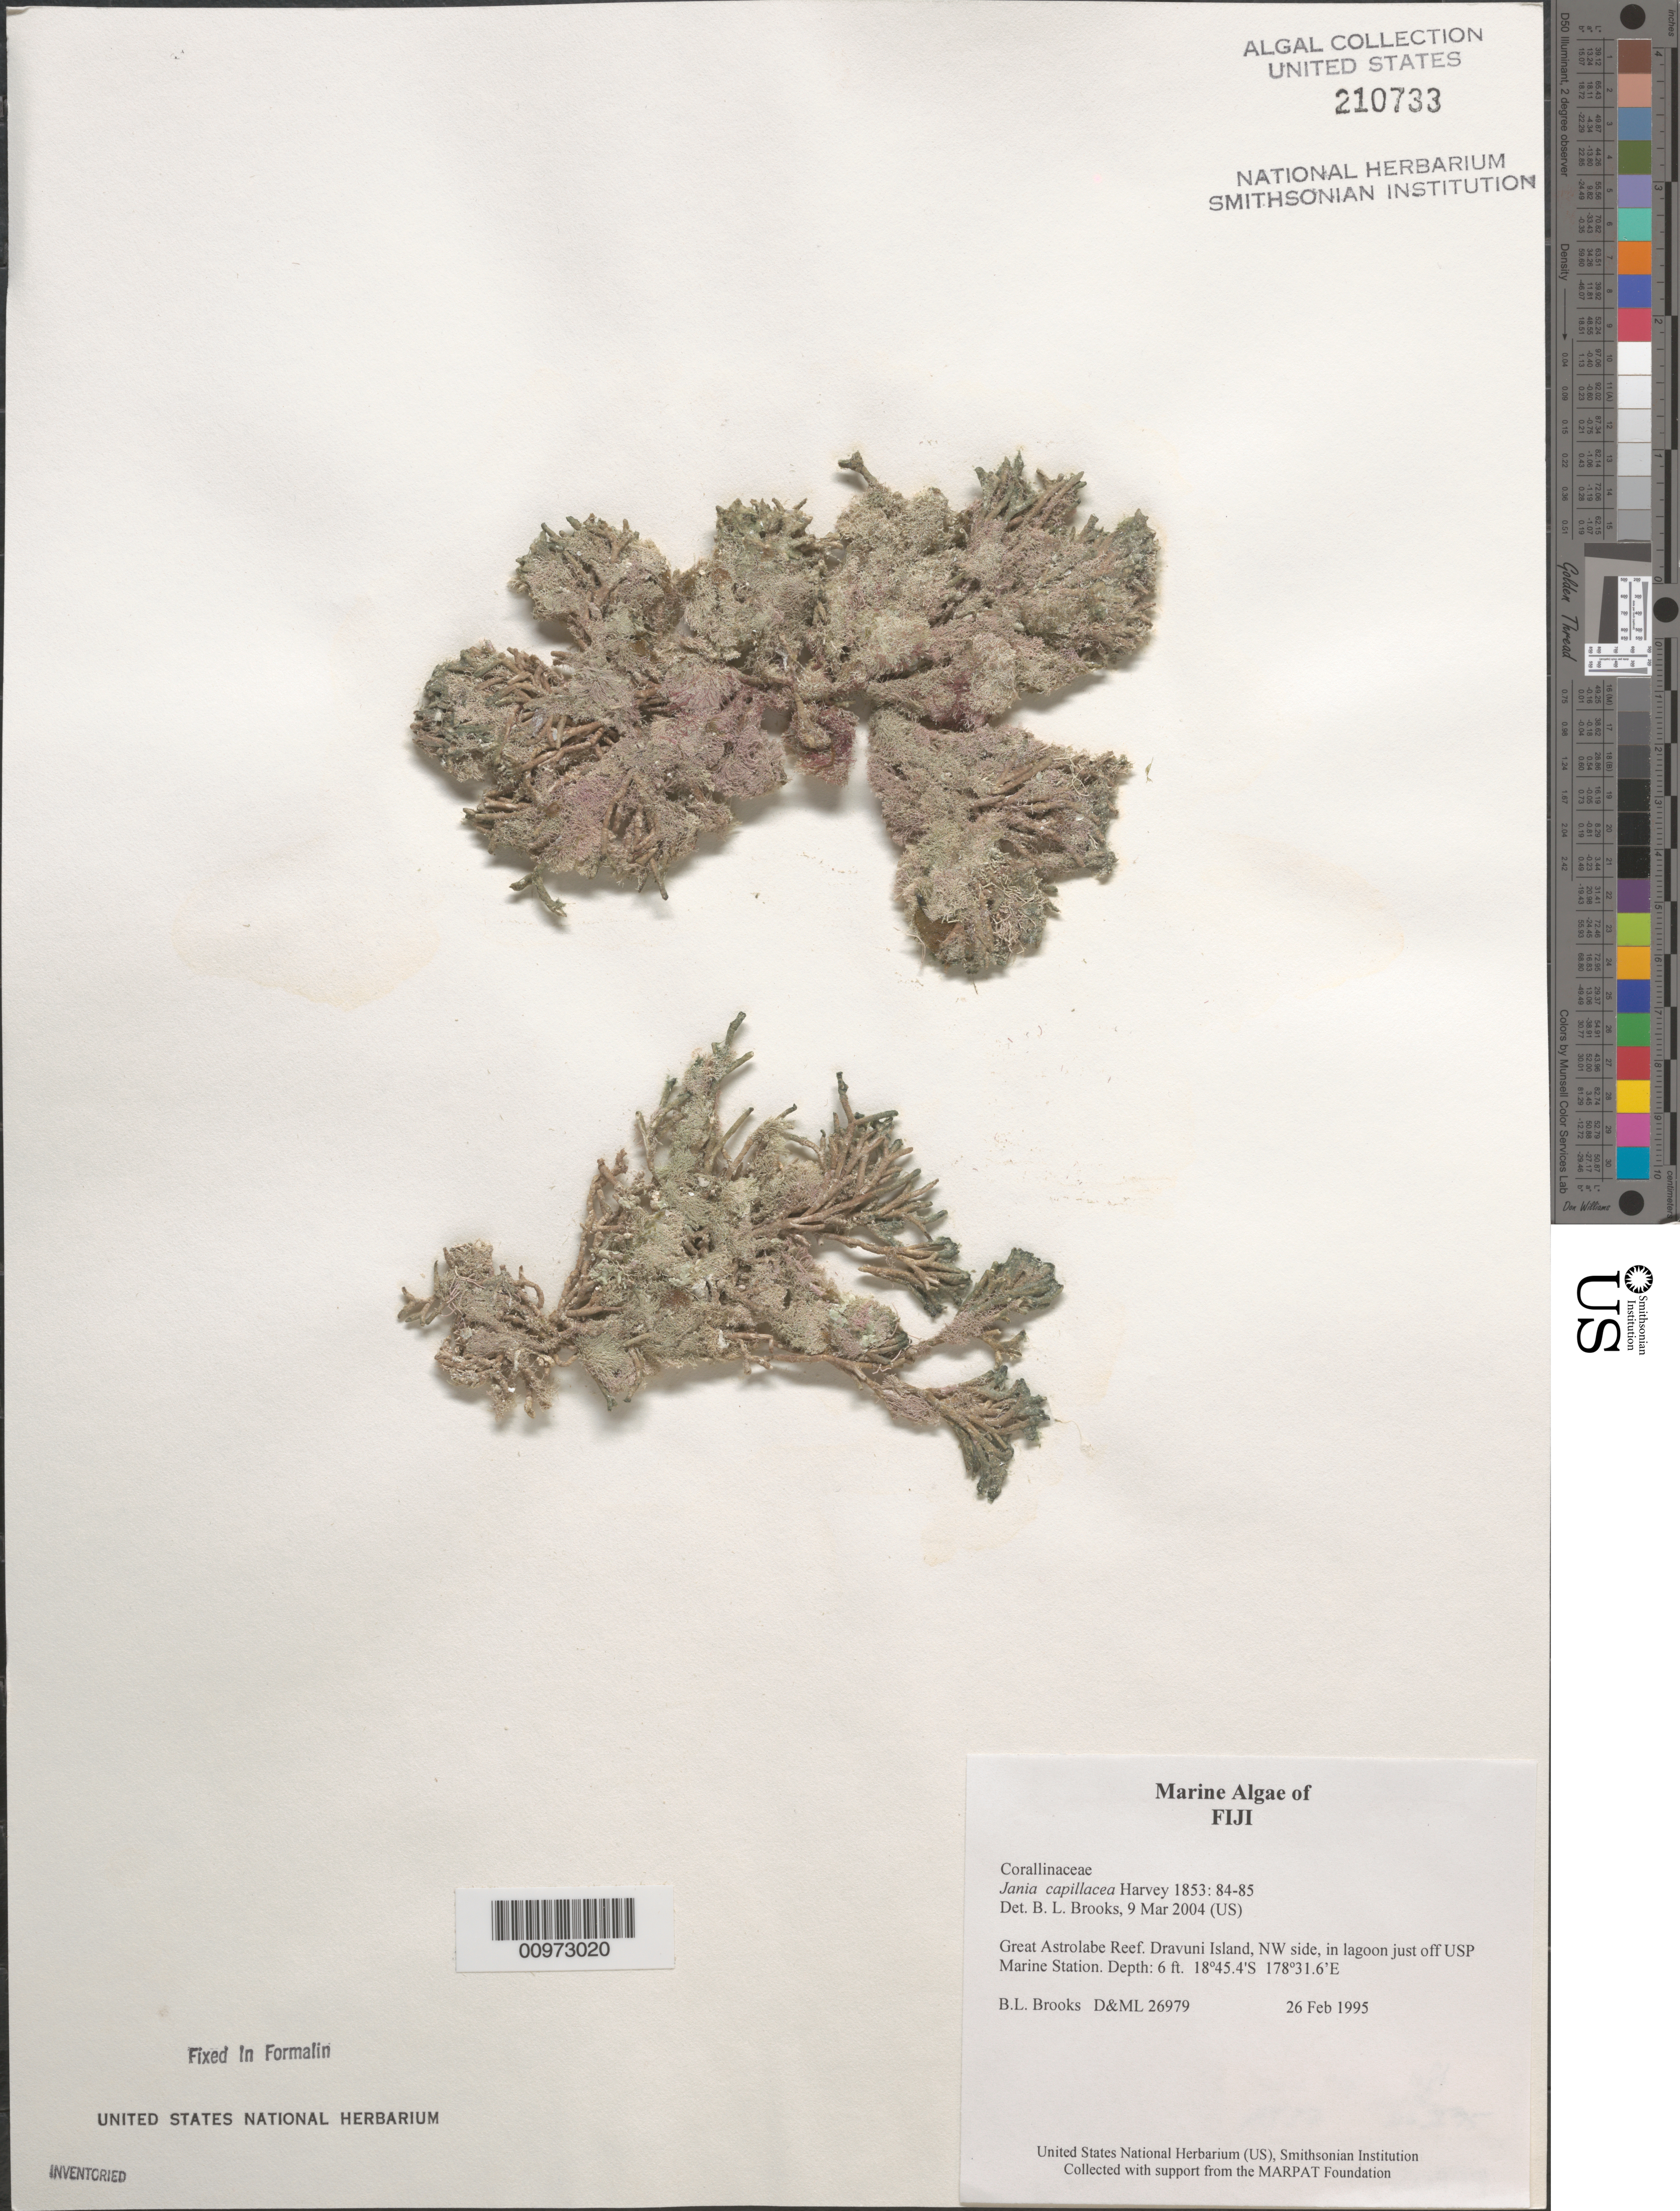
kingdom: Plantae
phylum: Rhodophyta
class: Florideophyceae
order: Corallinales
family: Corallinaceae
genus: Jania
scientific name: Jania capillacea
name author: Harv.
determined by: Brooks, B. L., (BOT), Smithsonian Institution - National Museum of Natural History (UNITED STATES)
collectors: B. Brooks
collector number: D&ML 26979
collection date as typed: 26 Feb 1995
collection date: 1995-02-26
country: Fiji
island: Dravuni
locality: Great Astrolabe Reef, northwest side, lagoon just off USP Marine Station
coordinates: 18 45.4'S, 178 31.6'E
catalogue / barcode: US 210733